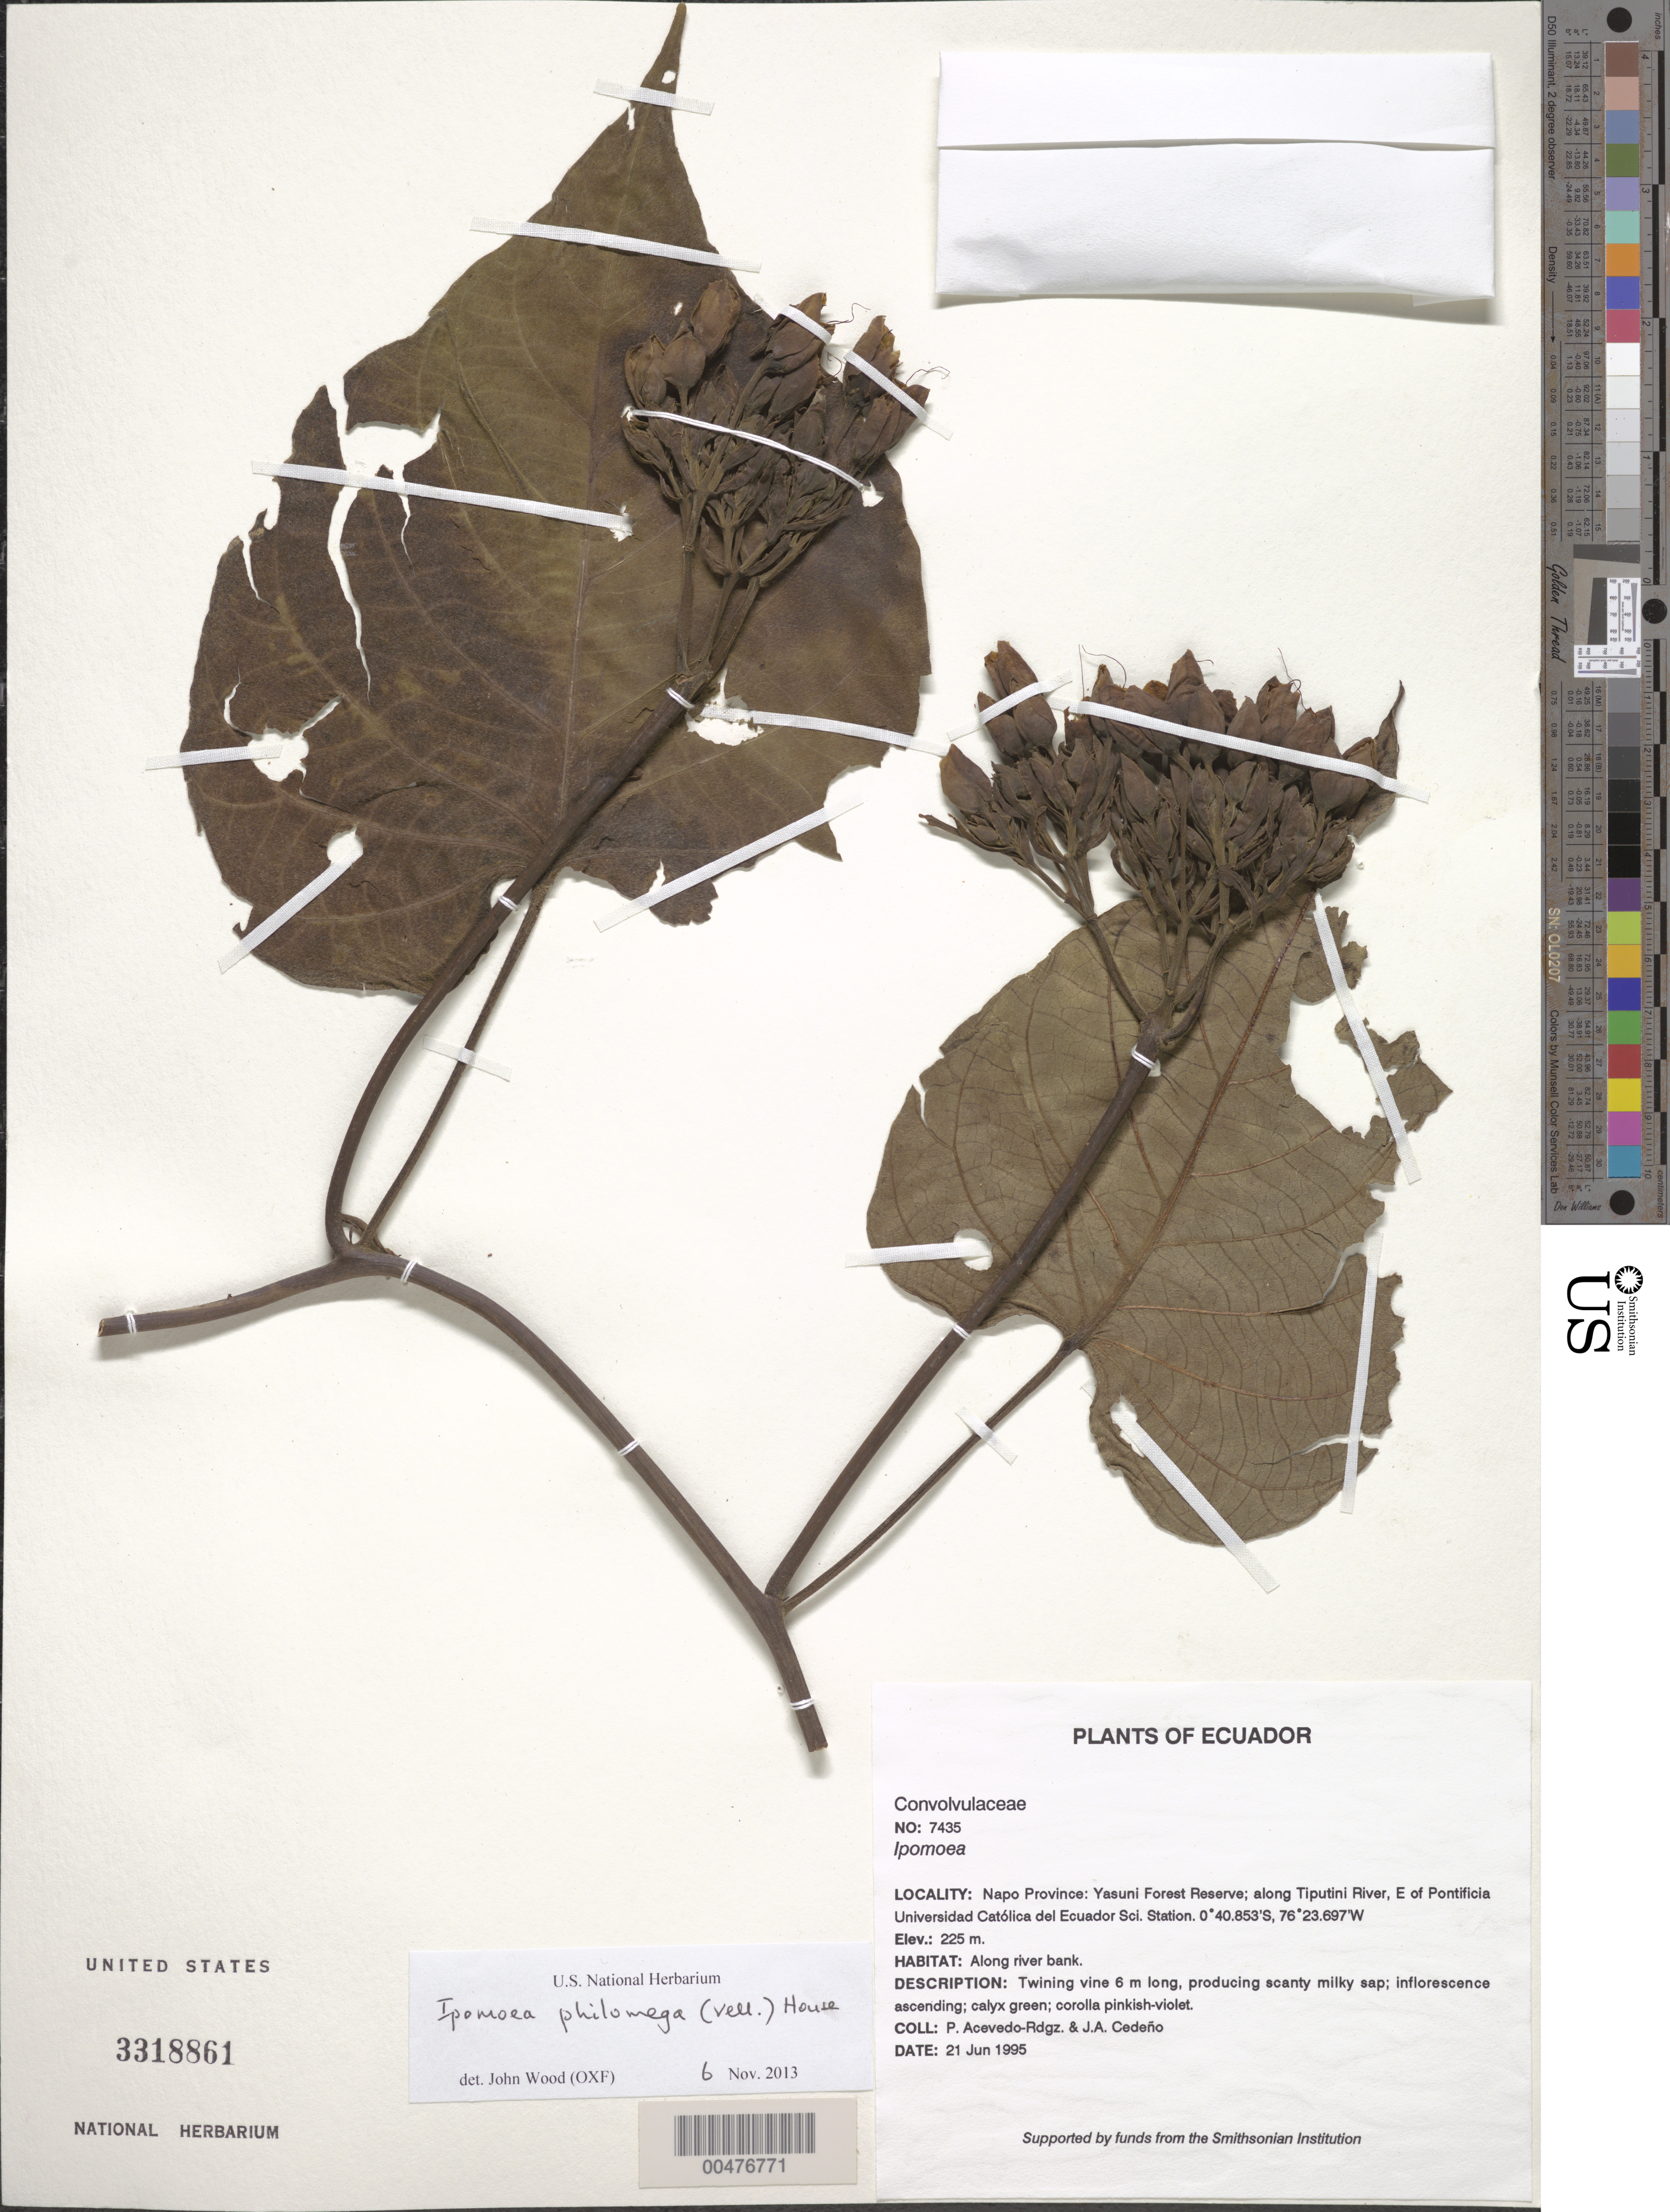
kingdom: Plantae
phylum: Tracheophyta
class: Magnoliopsida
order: Solanales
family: Convolvulaceae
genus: Ipomoea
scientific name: Ipomoea philomega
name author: (Vell.) House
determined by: Wood, John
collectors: P. Acevedo-Rodr. & J. A. Cedeño M.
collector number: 7435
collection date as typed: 21 Jun 1995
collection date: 1995-06-21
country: Ecuador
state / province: Napo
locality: Napo Province: Yasuni Forest Reserve; along Tiputini River, E of Pontificia Universidad Católica del Ecuador Sci. Station.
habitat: Along river bank.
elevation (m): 225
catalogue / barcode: US 3318861